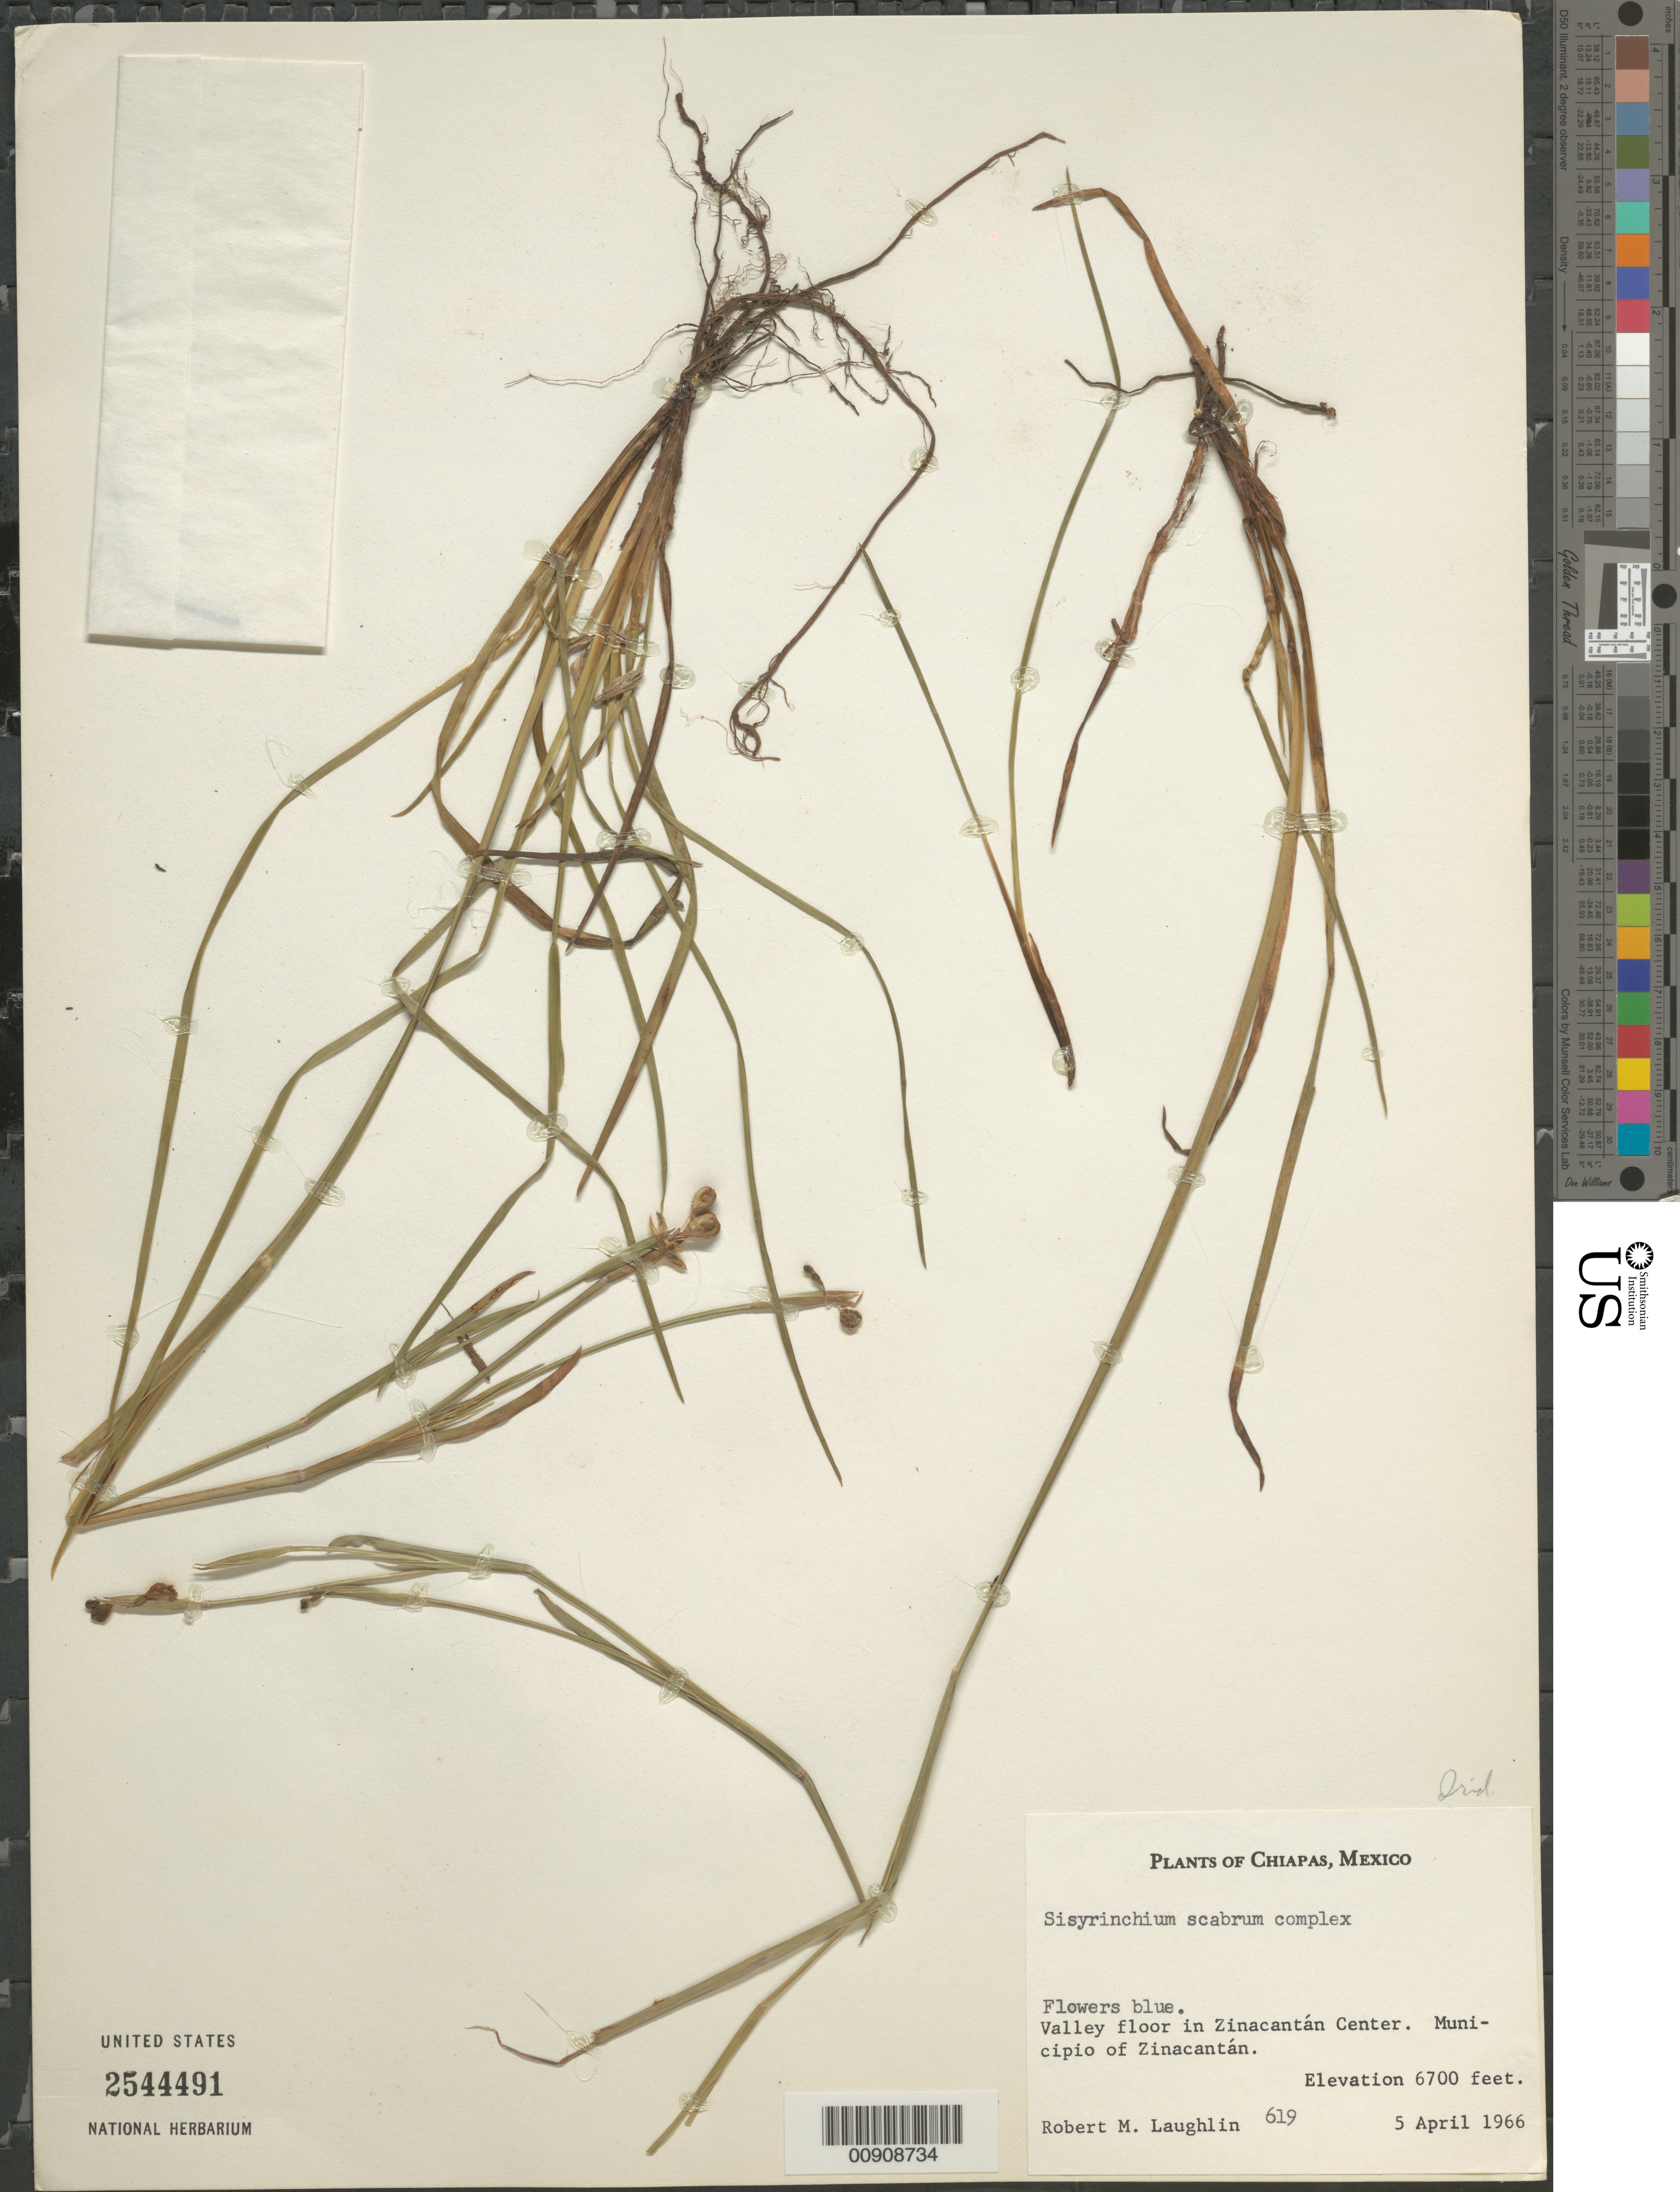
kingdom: Plantae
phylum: Tracheophyta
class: Liliopsida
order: Asparagales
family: Iridaceae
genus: Sisyrinchium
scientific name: Sisyrinchium scabrum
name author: Schltdl. & Cham.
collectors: R. M. Laughlin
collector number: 619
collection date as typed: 05 Apr 1966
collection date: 1966-04-05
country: Mexico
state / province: Chiapas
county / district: Zinacantán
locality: Valley floor in Zinacantán Center. Municipio of Zinacantán, Chiapas.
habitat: Valley floor.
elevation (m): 2042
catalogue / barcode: US 2544491